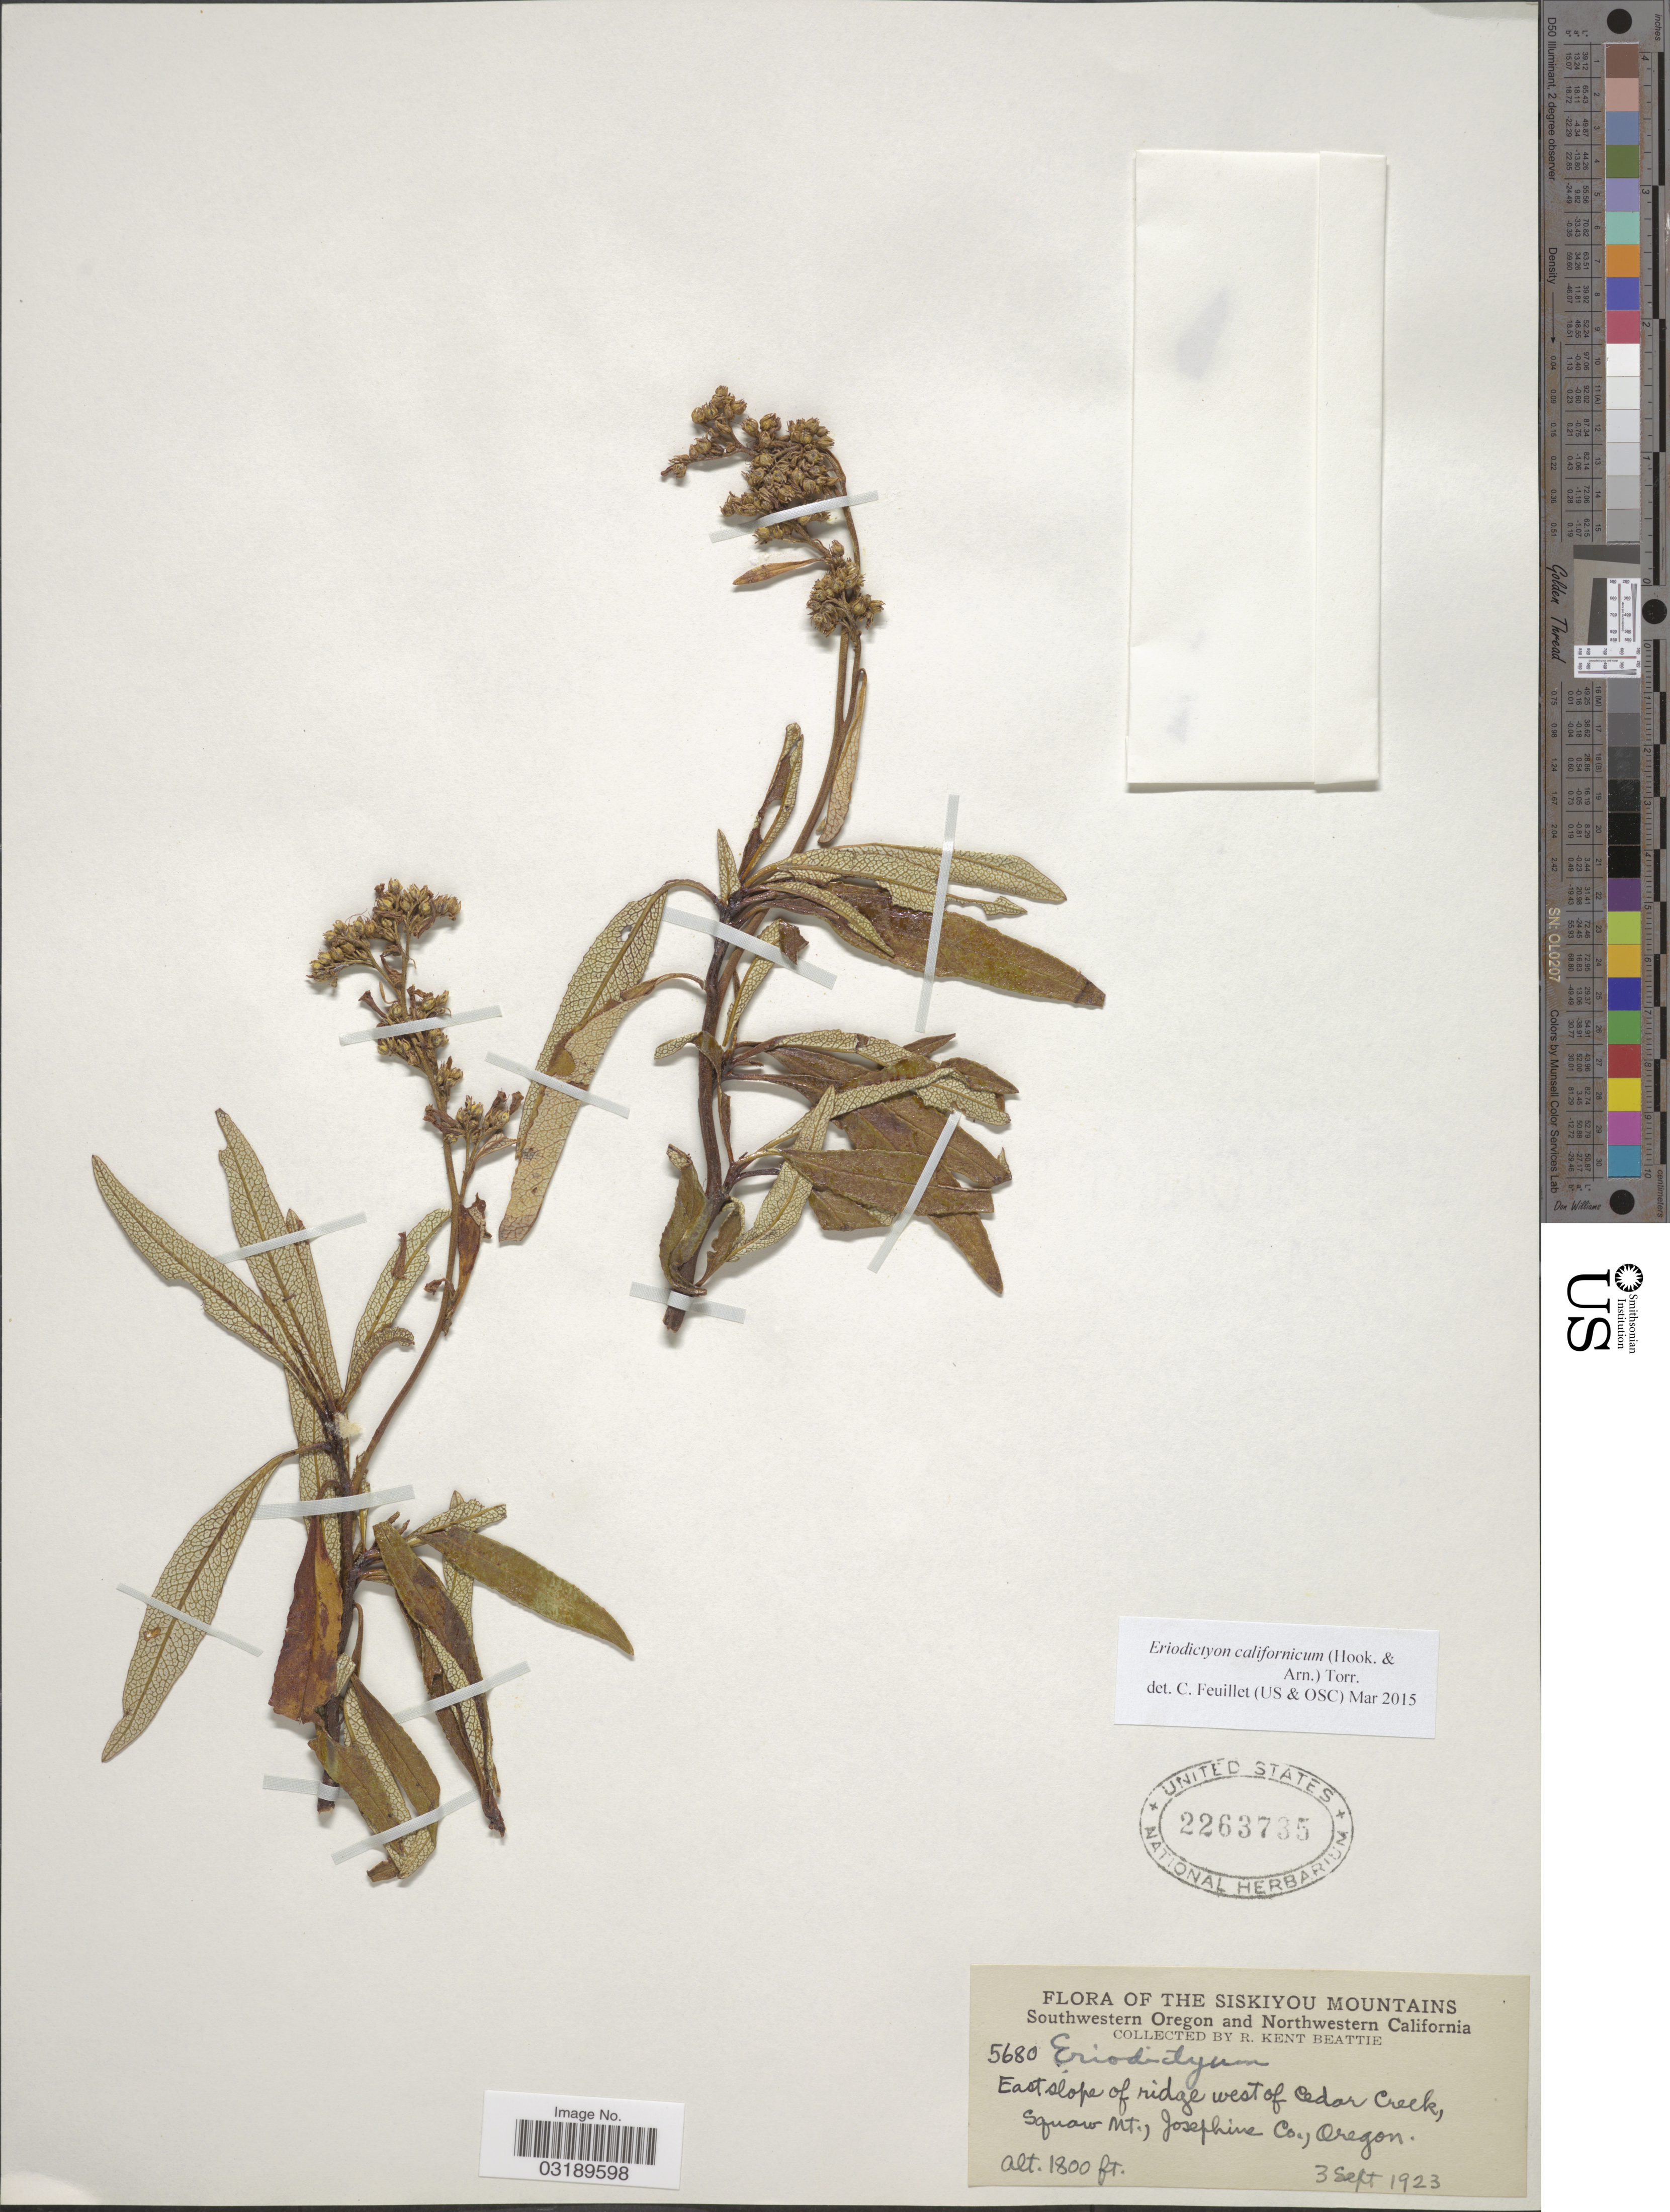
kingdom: Plantae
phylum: Tracheophyta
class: Magnoliopsida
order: Boraginales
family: Namaceae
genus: Eriodictyon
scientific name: Eriodictyon californicum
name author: (Hook. & Arn.) Torr.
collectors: R. K. Beattie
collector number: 5680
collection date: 1923-09-03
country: United States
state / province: Oregon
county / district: Josephine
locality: The Siskiyou Mountains. Southwestern Oregon. East slope of ridge west of Cedar Creek, Squaw Mt., Josephine Co.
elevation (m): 549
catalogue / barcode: US 2263735